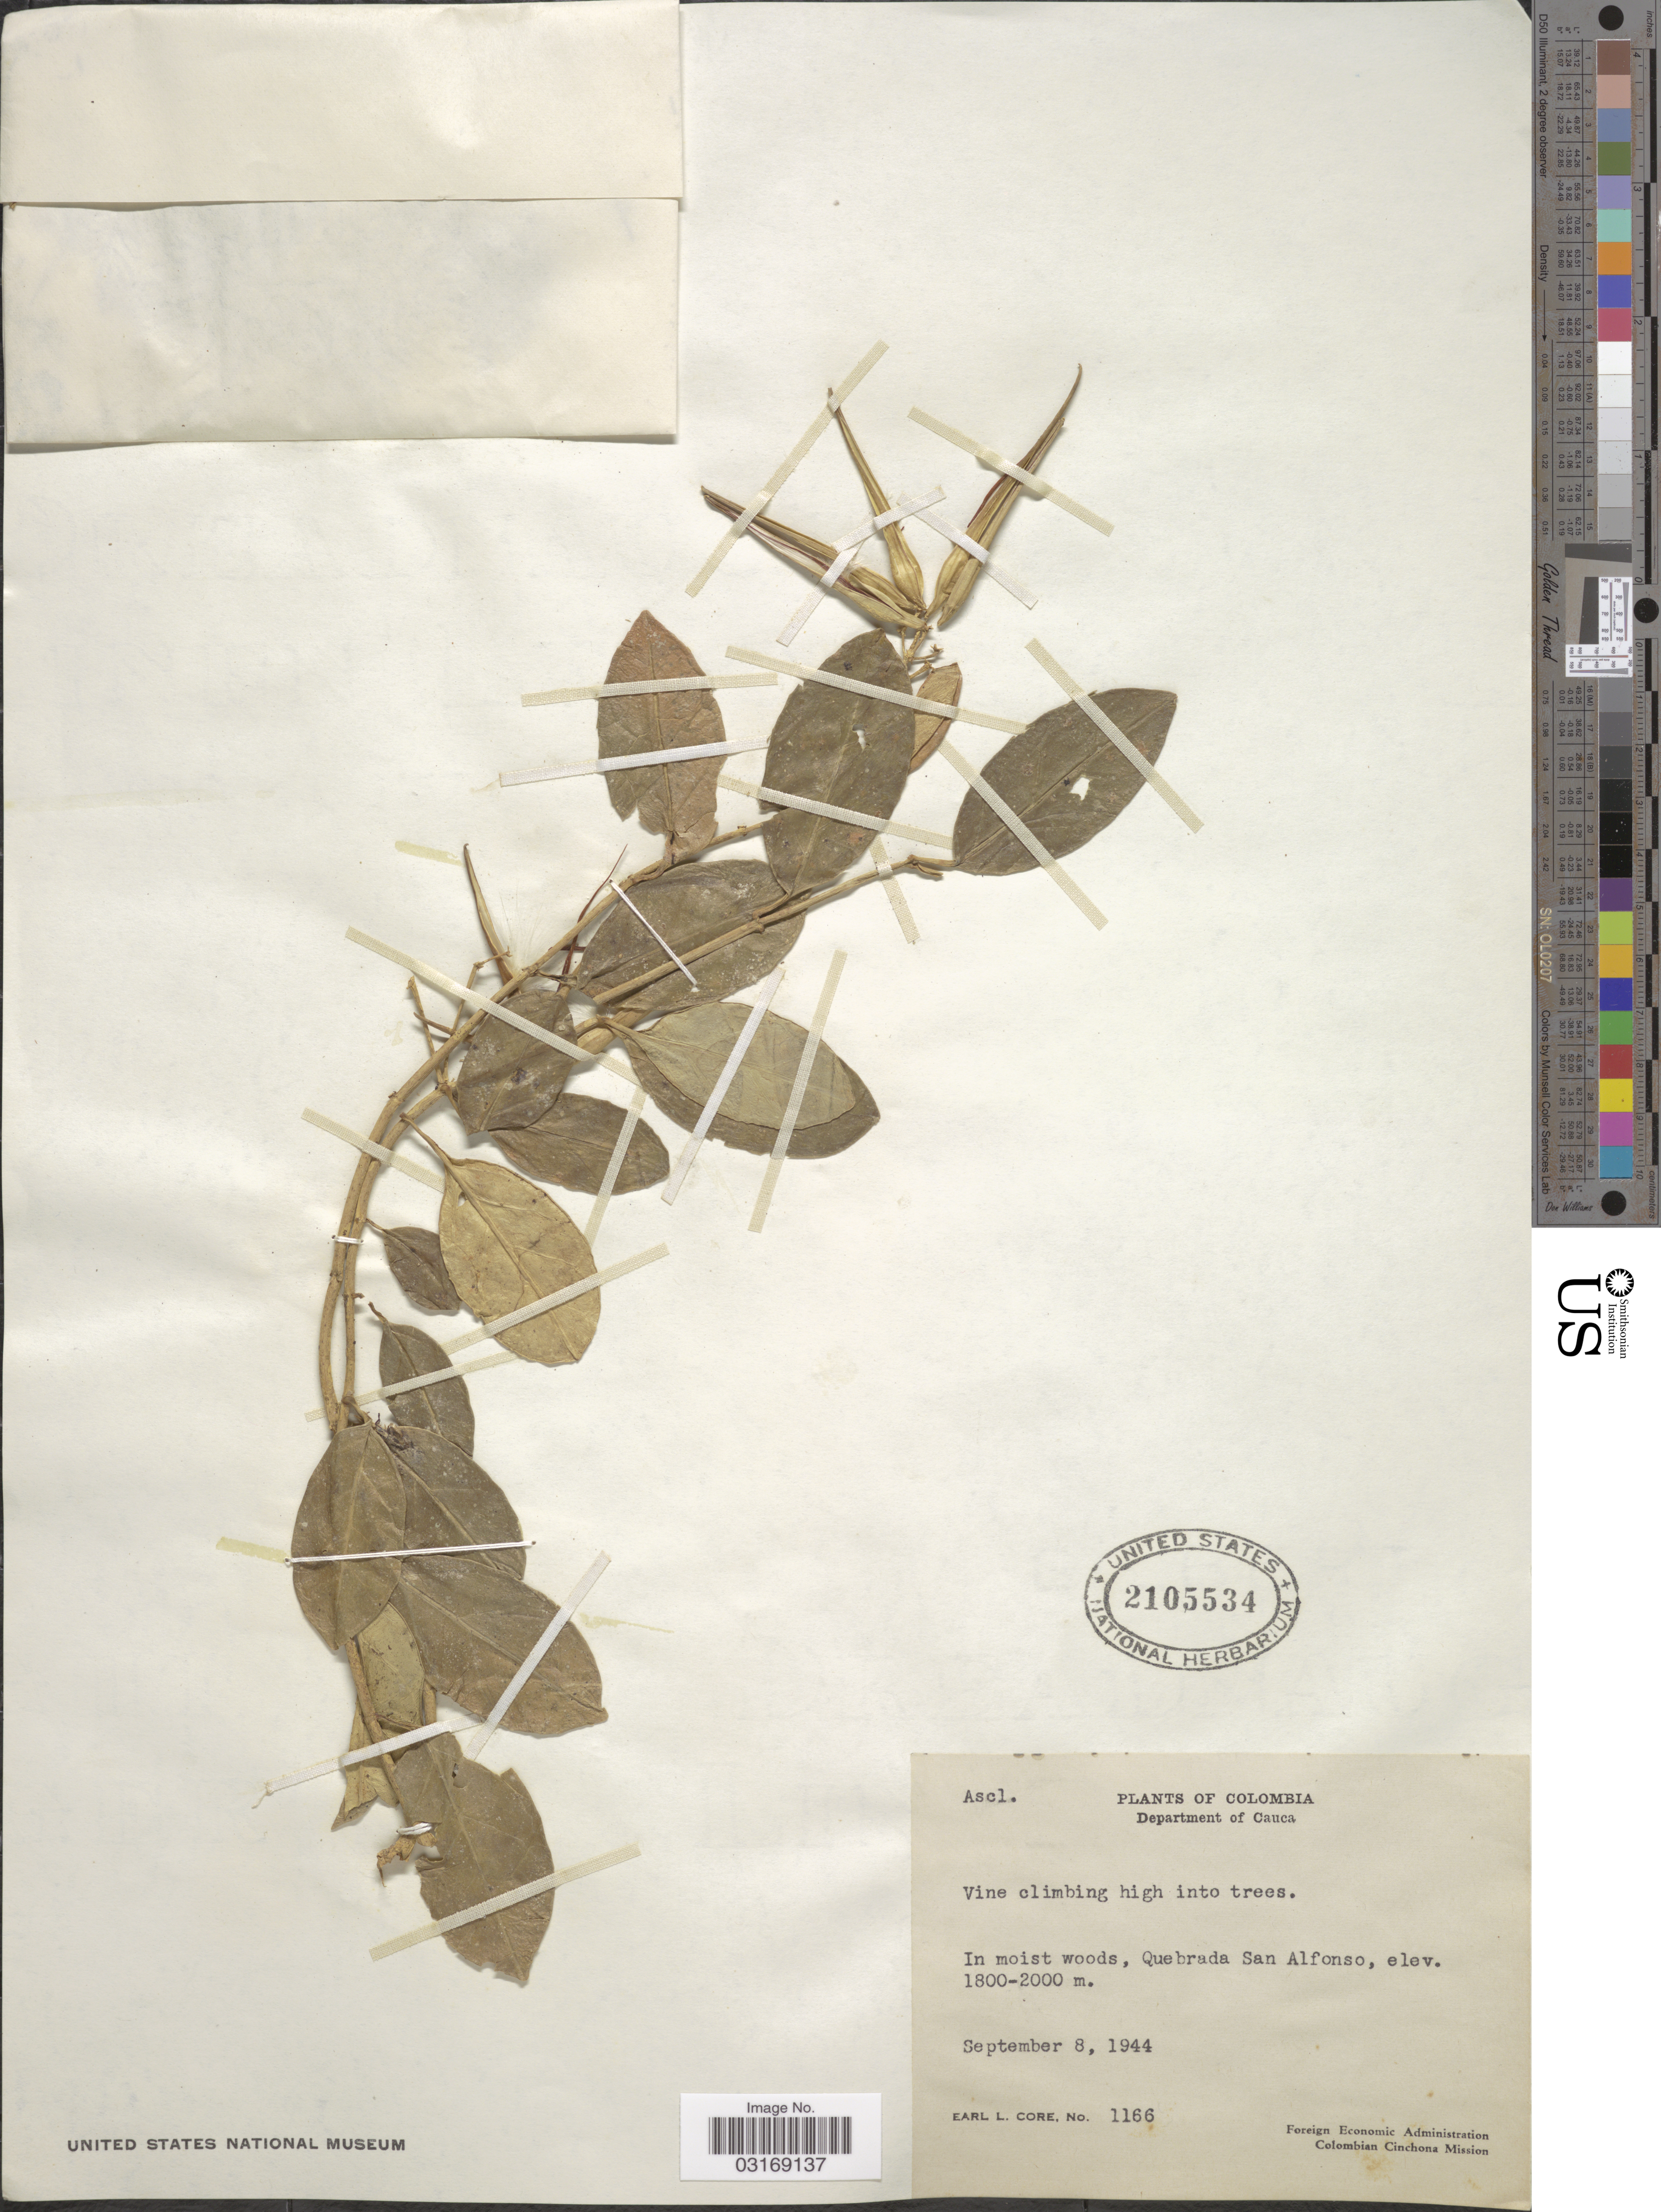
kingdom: Plantae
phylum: Tracheophyta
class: Magnoliopsida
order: Gentianales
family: Apocynaceae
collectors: E. L. Core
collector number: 1166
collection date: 1944-09-08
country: Colombia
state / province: Cauca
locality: Department of Cauca. Quebrada San Alfonso.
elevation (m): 1800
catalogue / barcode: US 2105534